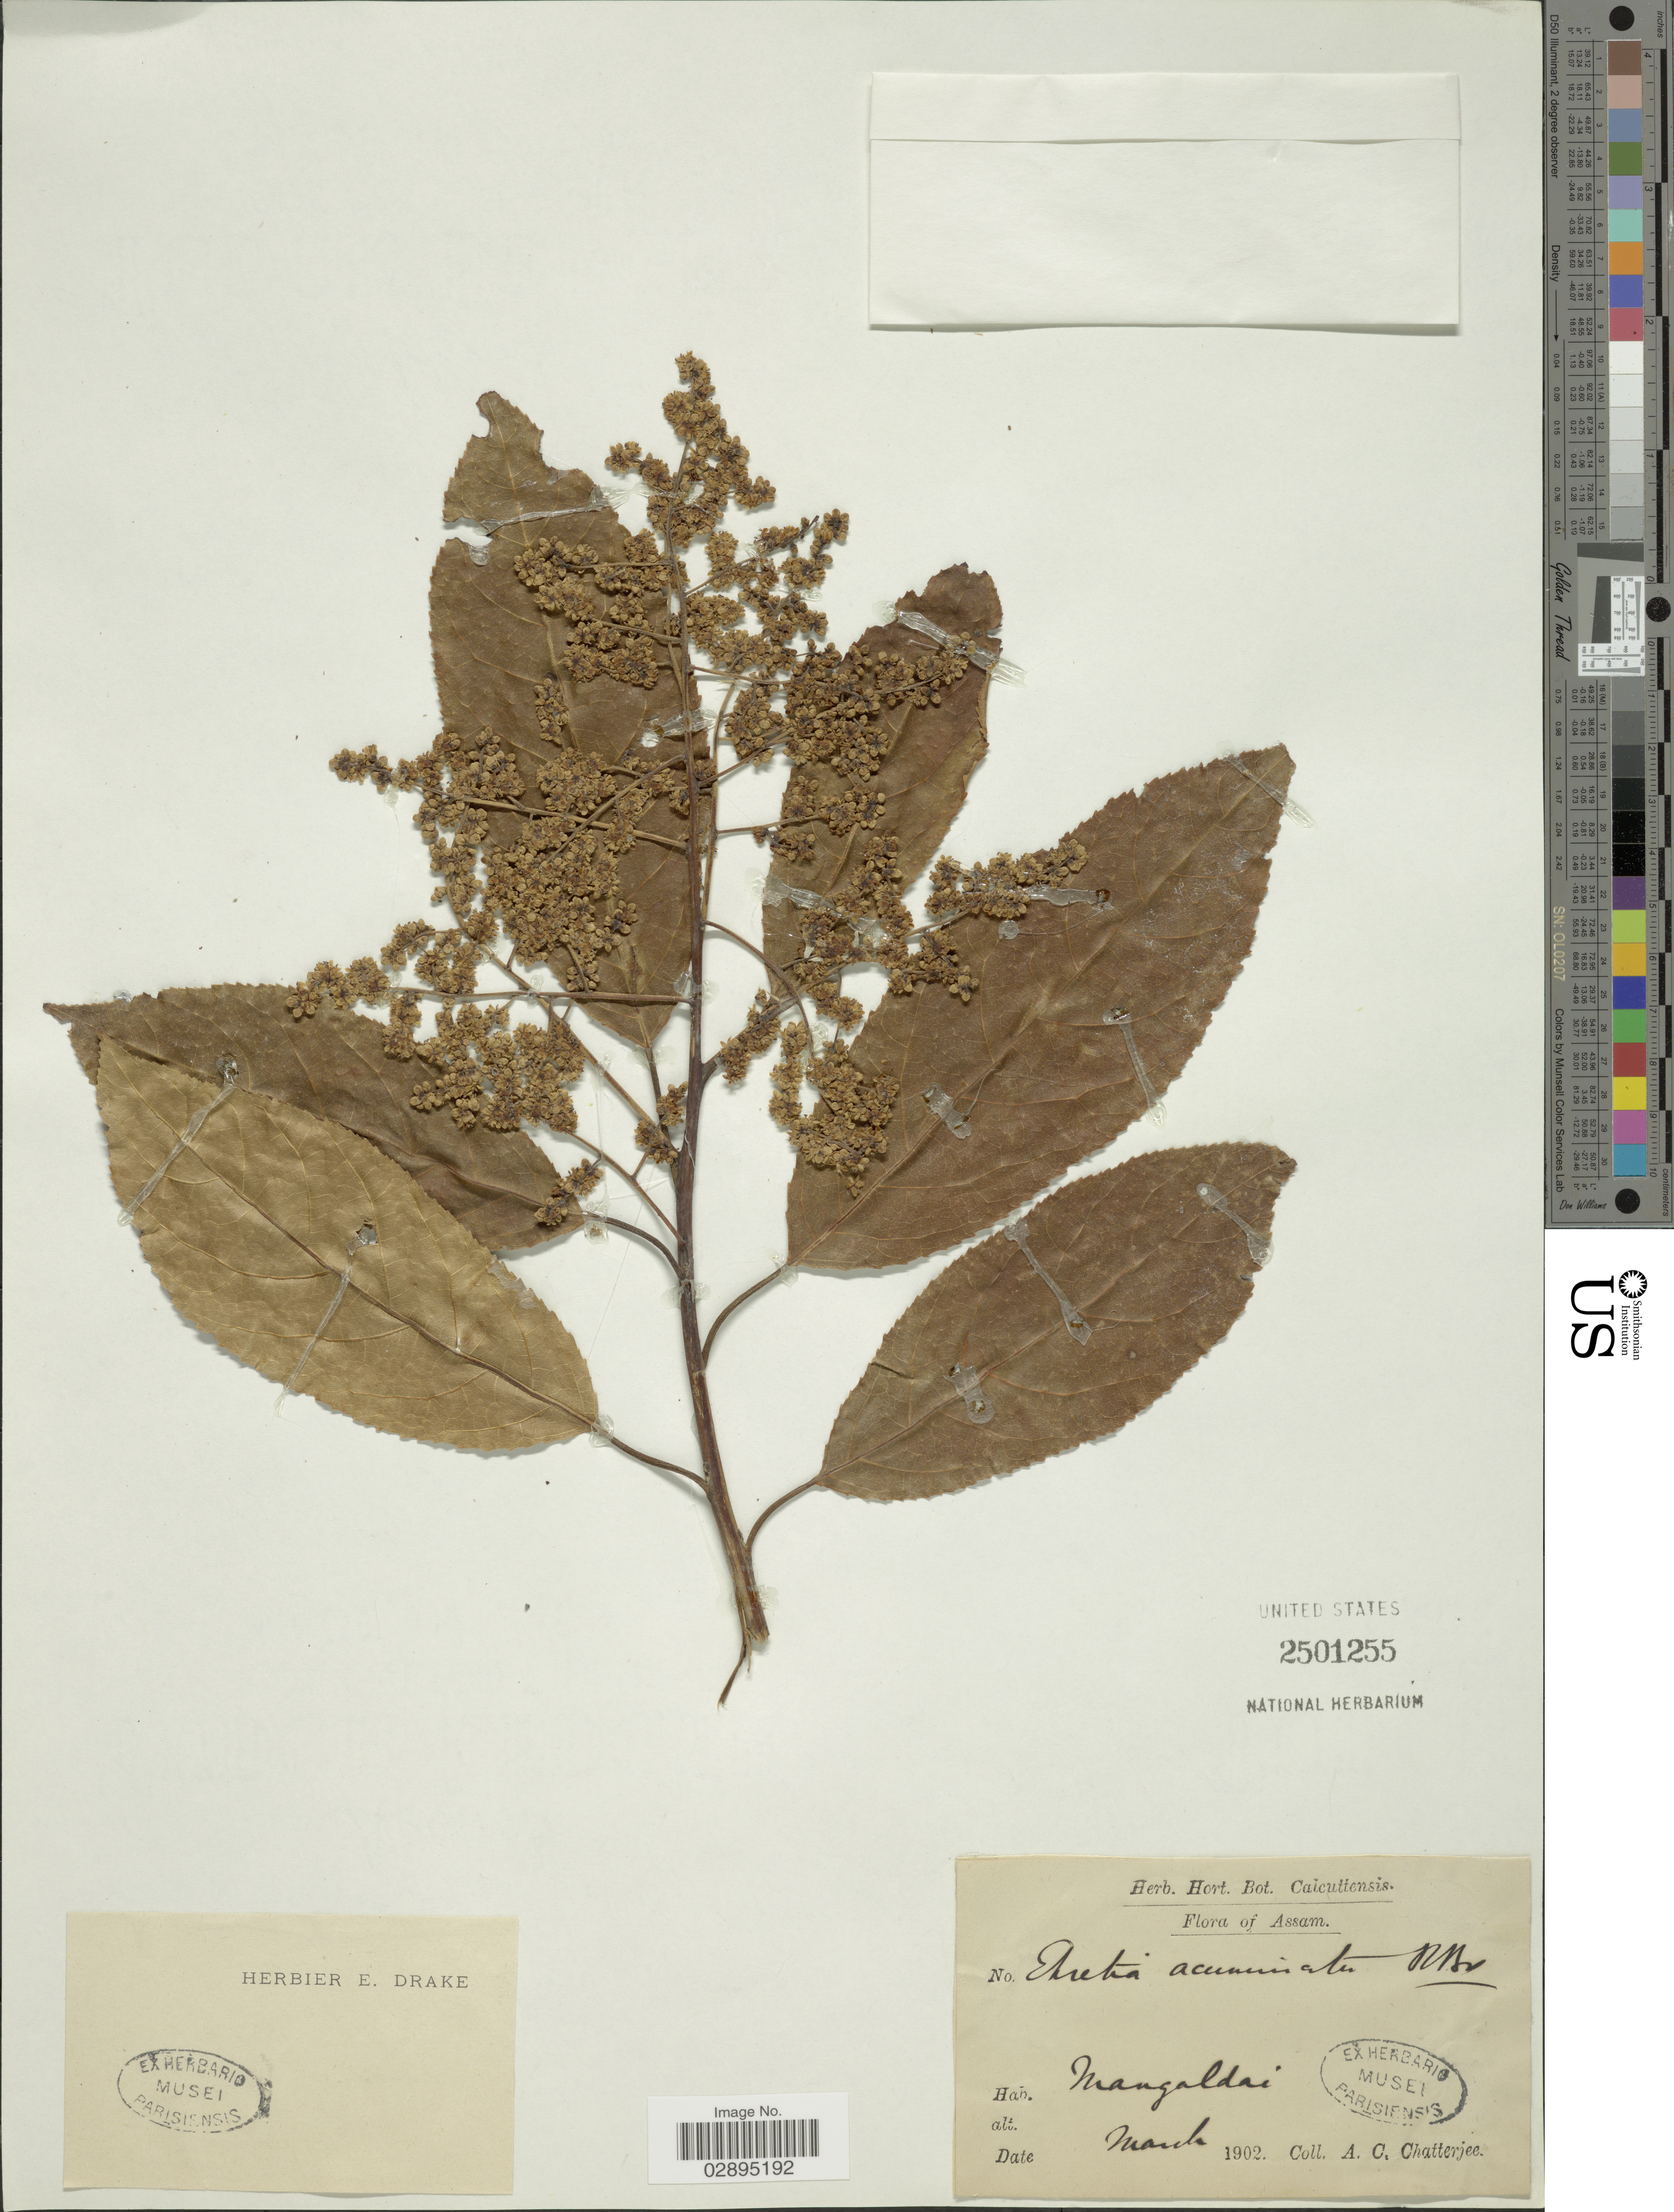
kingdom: Plantae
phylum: Tracheophyta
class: Magnoliopsida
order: Boraginales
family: Ehretiaceae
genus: Ehretia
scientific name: Ehretia acuminata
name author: R. Br.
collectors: A. Chatterjee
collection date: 1902-03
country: India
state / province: Assam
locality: Mangaldai.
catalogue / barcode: US 2501255